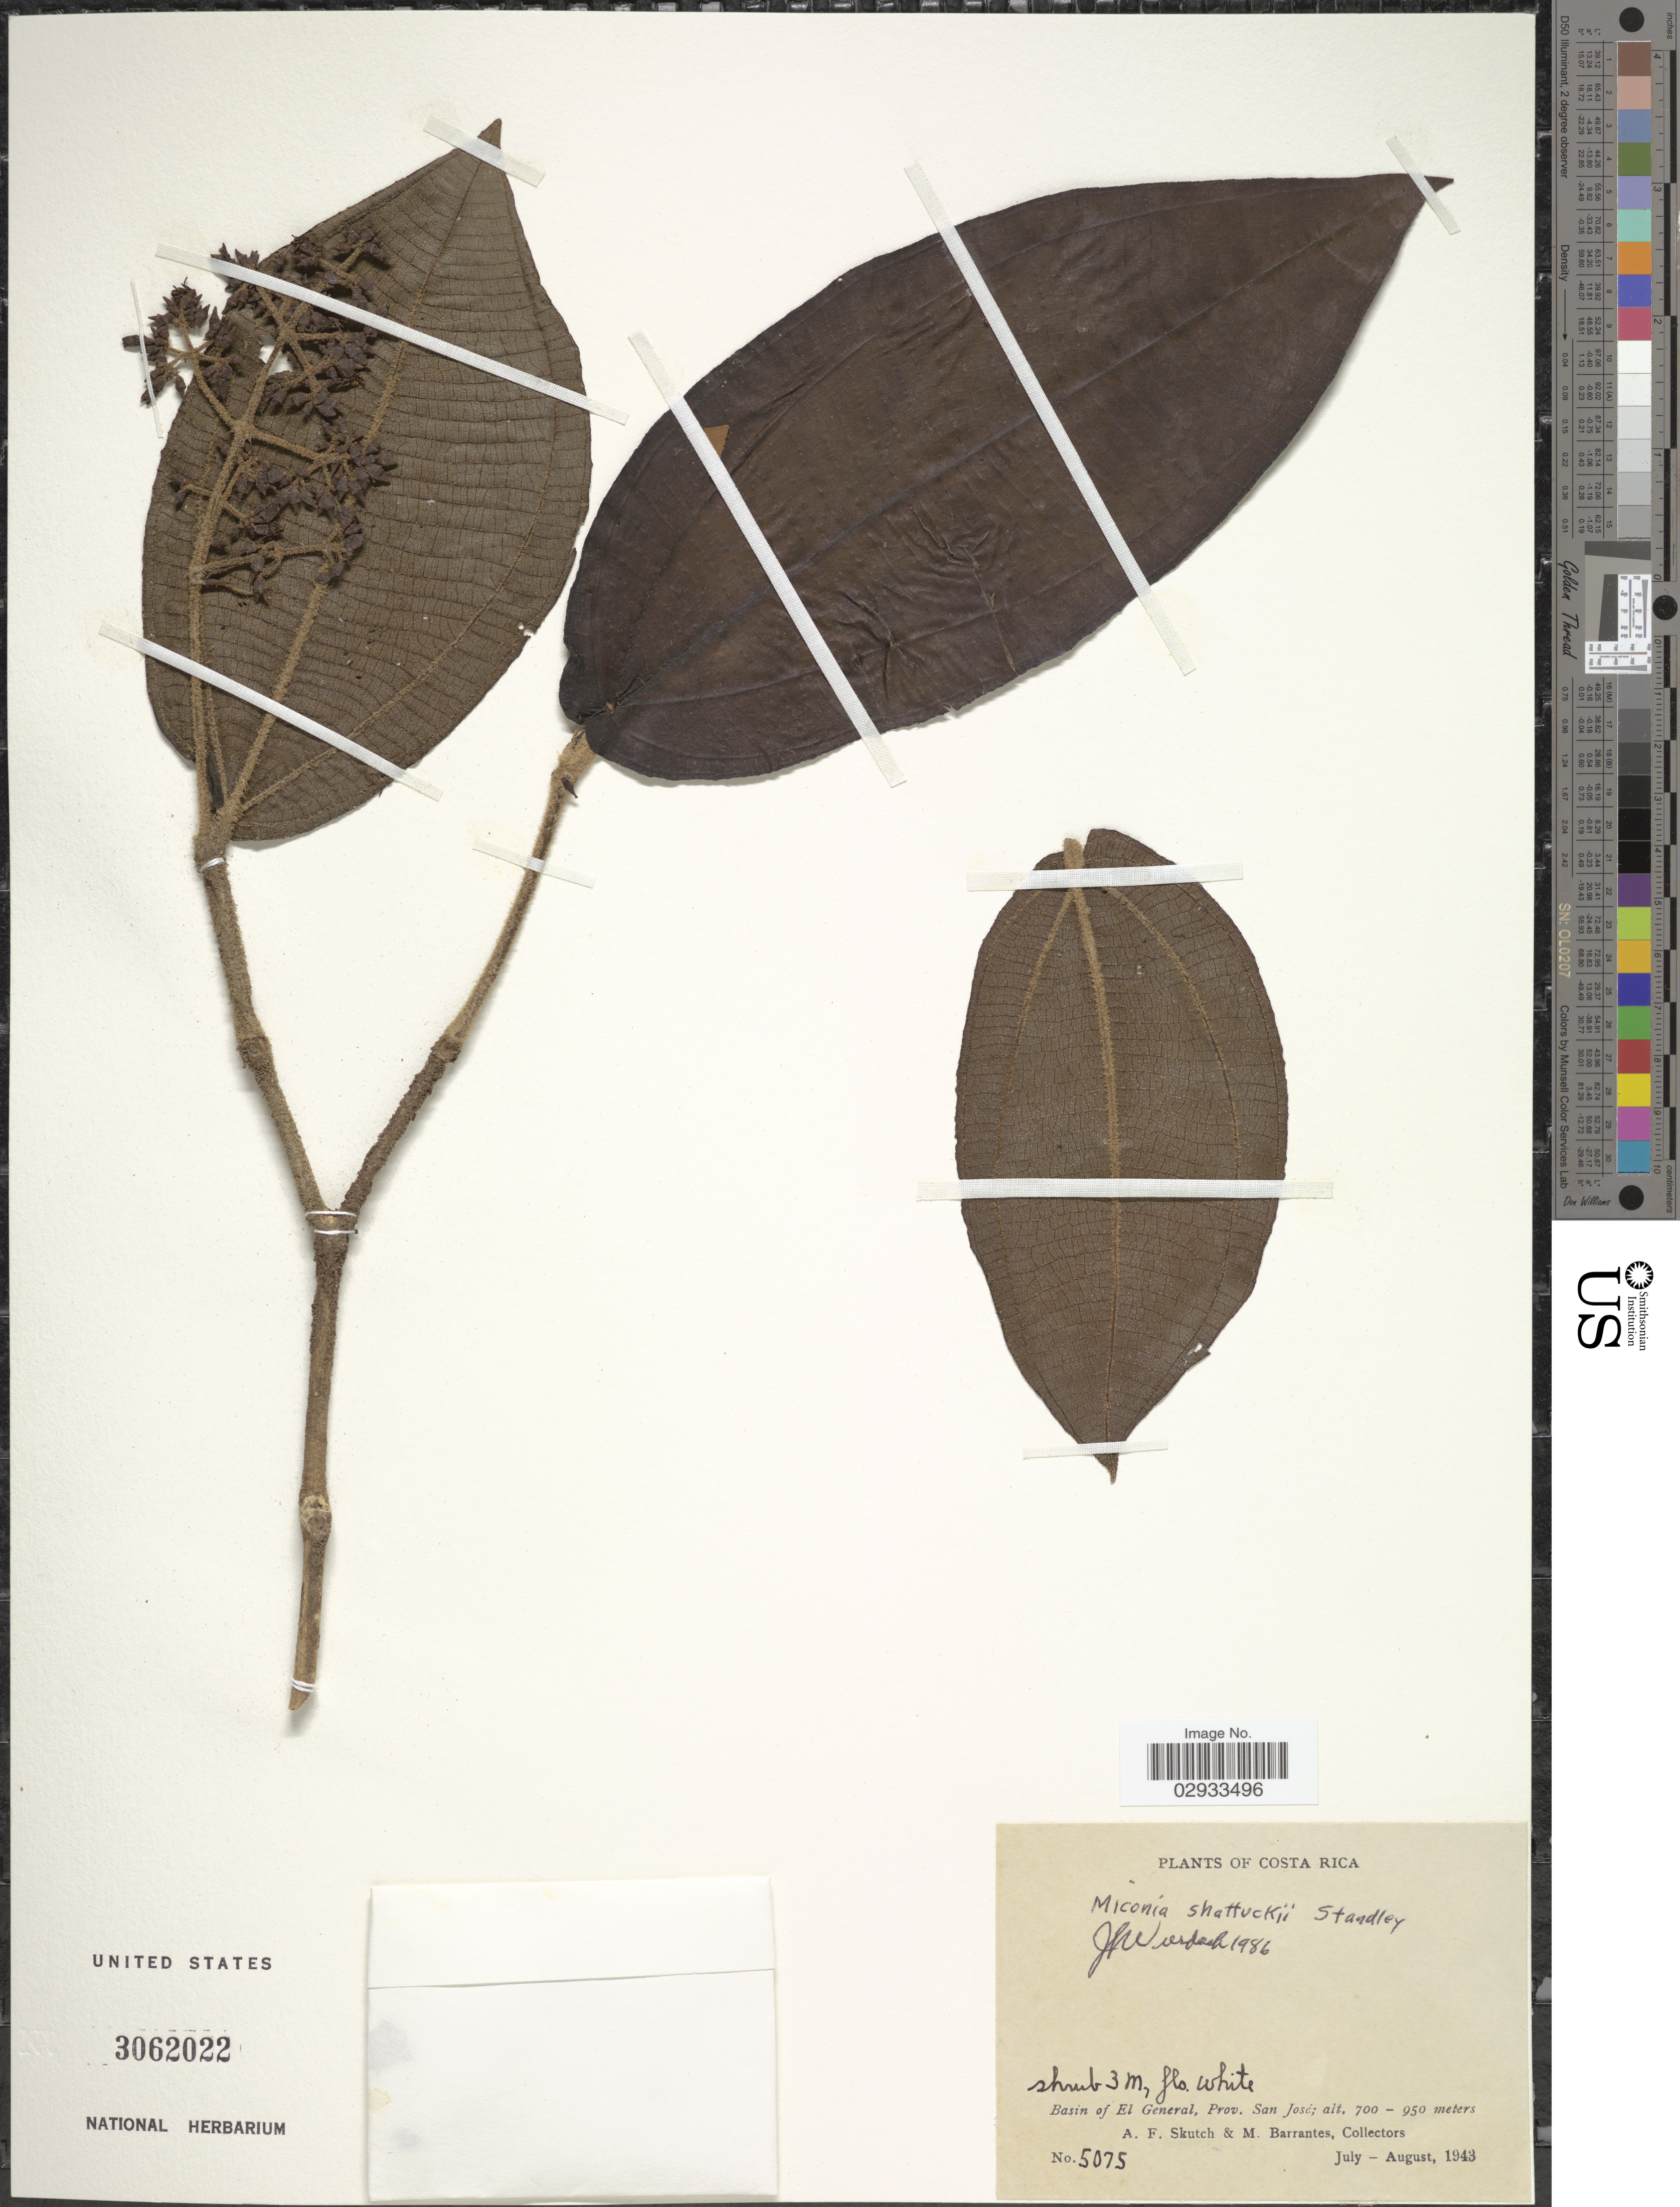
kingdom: Plantae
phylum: Tracheophyta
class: Magnoliopsida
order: Myrtales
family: Melastomataceae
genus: Miconia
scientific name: Miconia shattuckii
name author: Standl.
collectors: A. F. Skutch & M. Barrantes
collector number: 5075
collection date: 1943-07/1943-08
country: Costa Rica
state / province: San José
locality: Basin of El General.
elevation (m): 700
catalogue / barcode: US 3062022